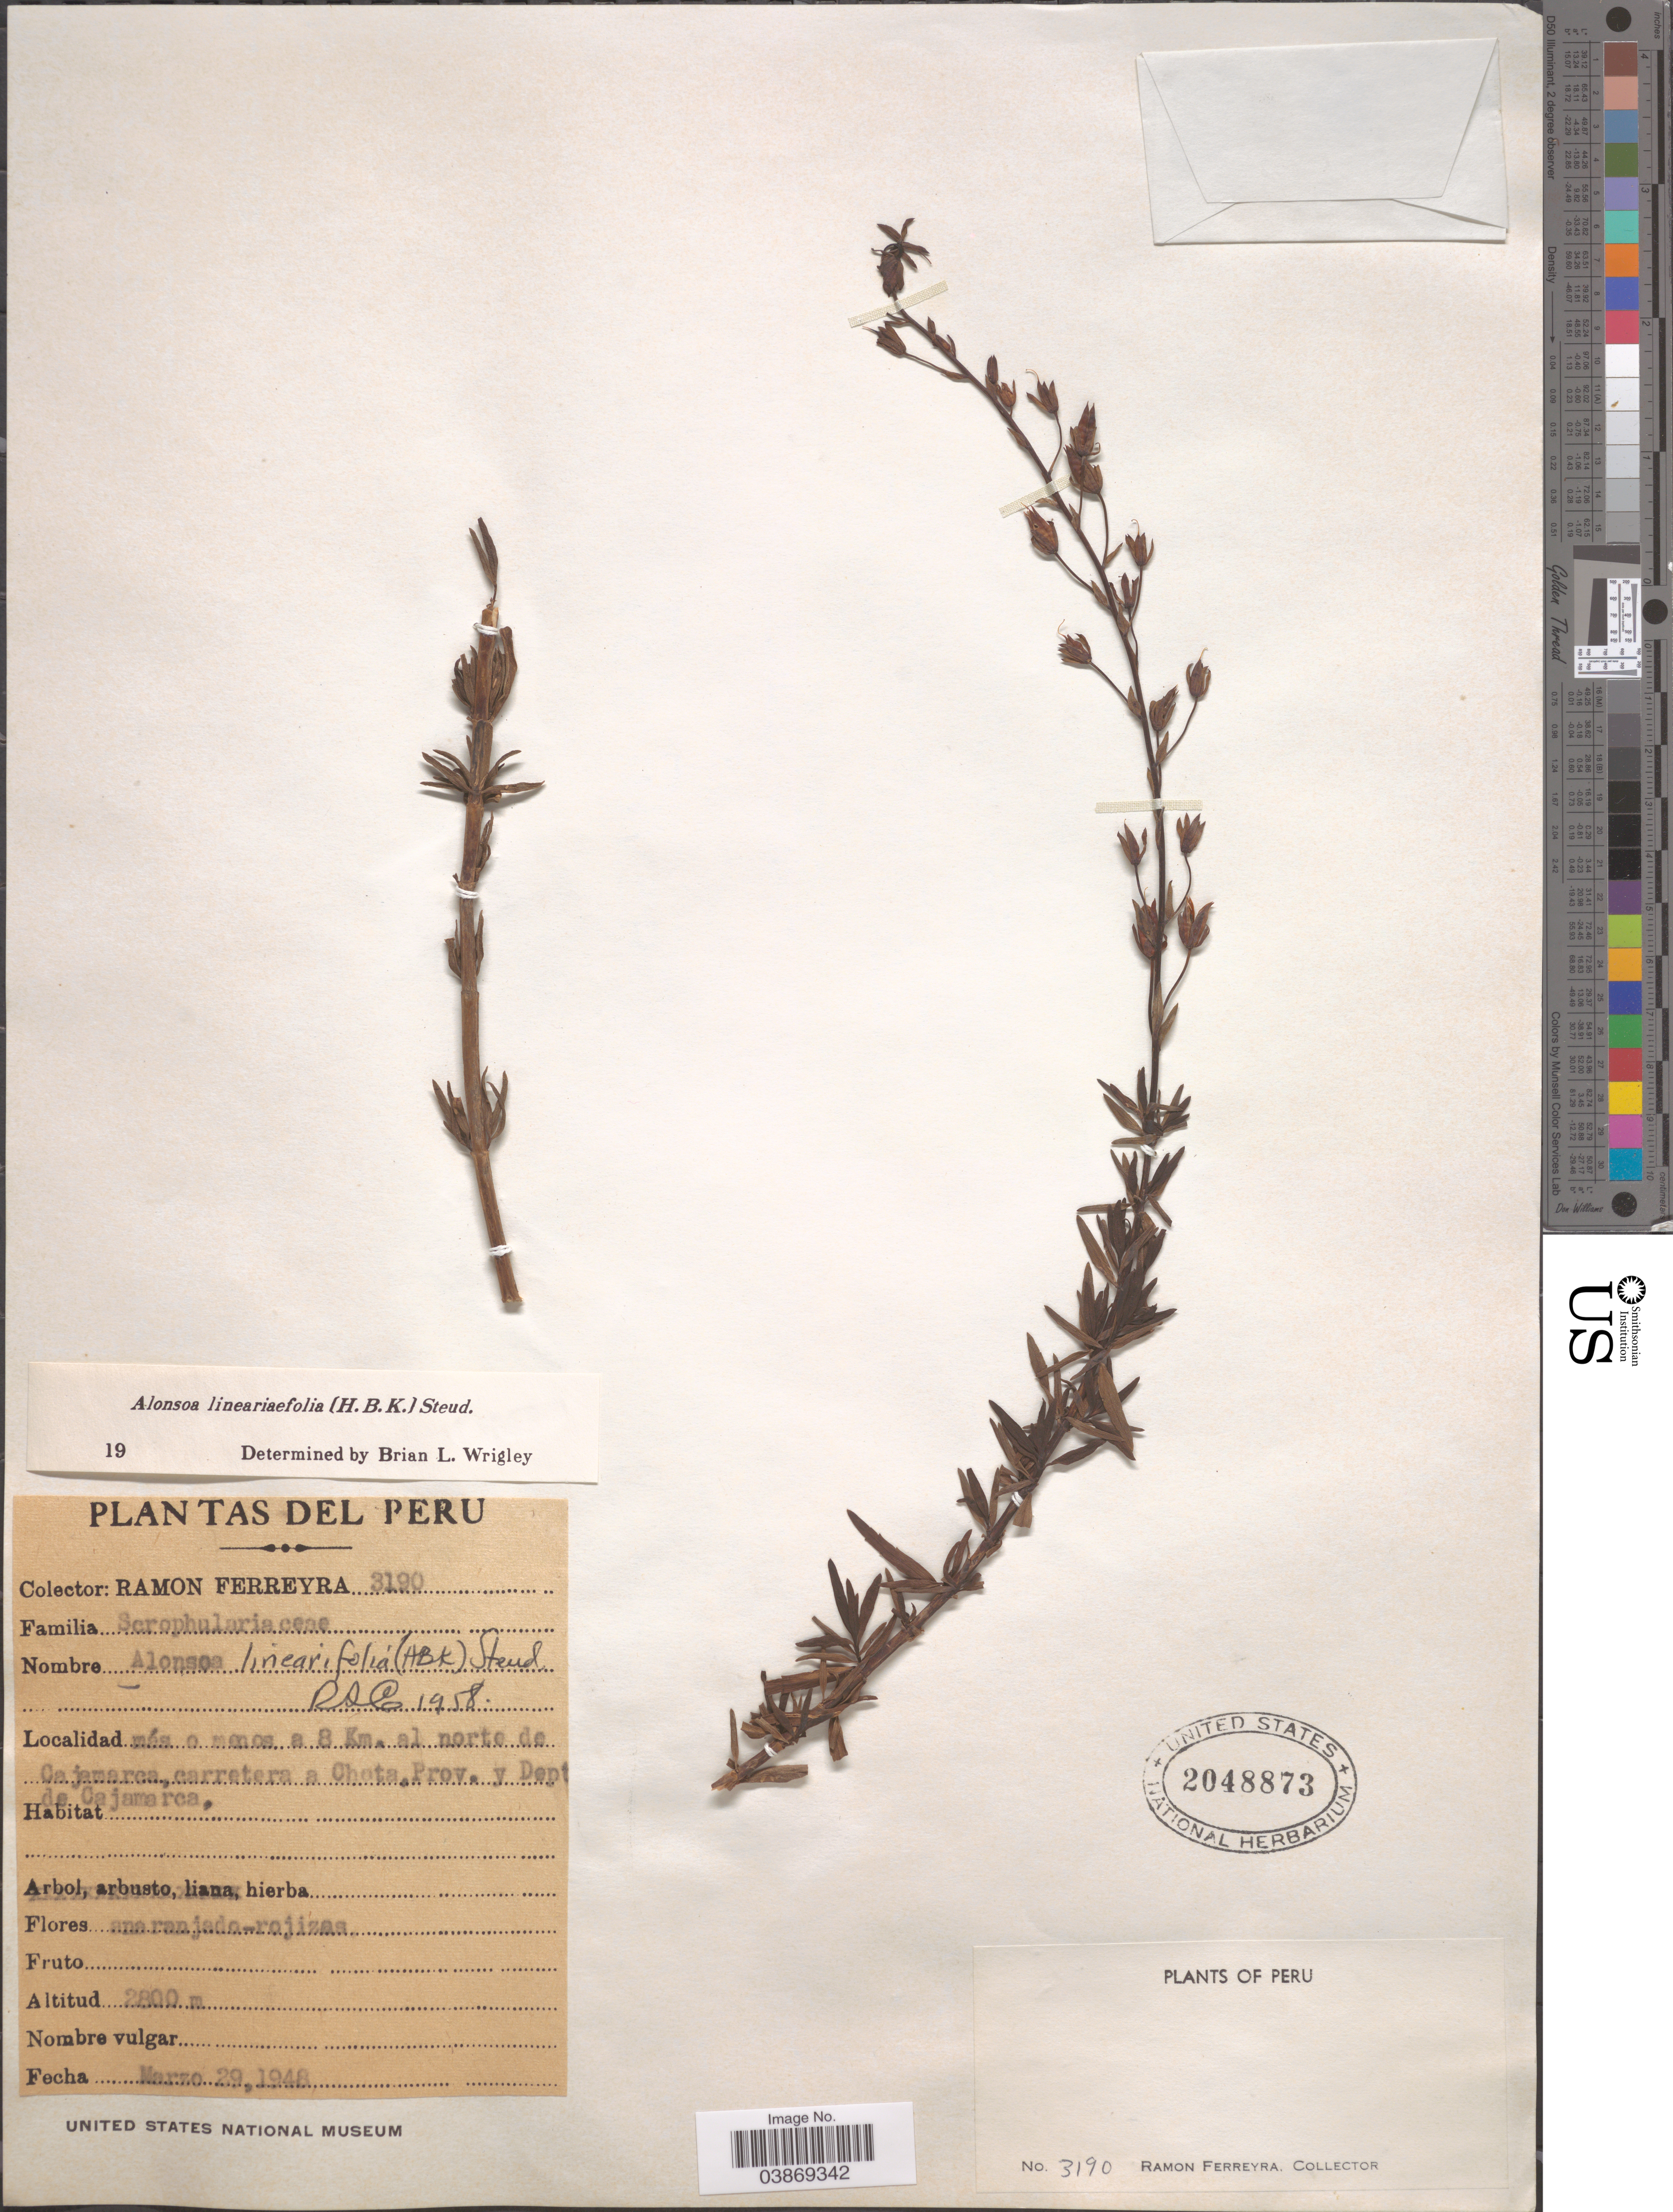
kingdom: Plantae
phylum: Tracheophyta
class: Magnoliopsida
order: Lamiales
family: Scrophulariaceae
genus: Alonsoa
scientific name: Alonsoa linearifolia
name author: Steud.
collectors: R. A. Ferreyra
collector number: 3190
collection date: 1948-03-29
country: Peru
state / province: Cajamarca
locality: A 8 Km. al norte de Cajamarca, carretera a Chota, Prov. y Dept. de Cajamarca.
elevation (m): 2800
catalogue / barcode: US 2048873